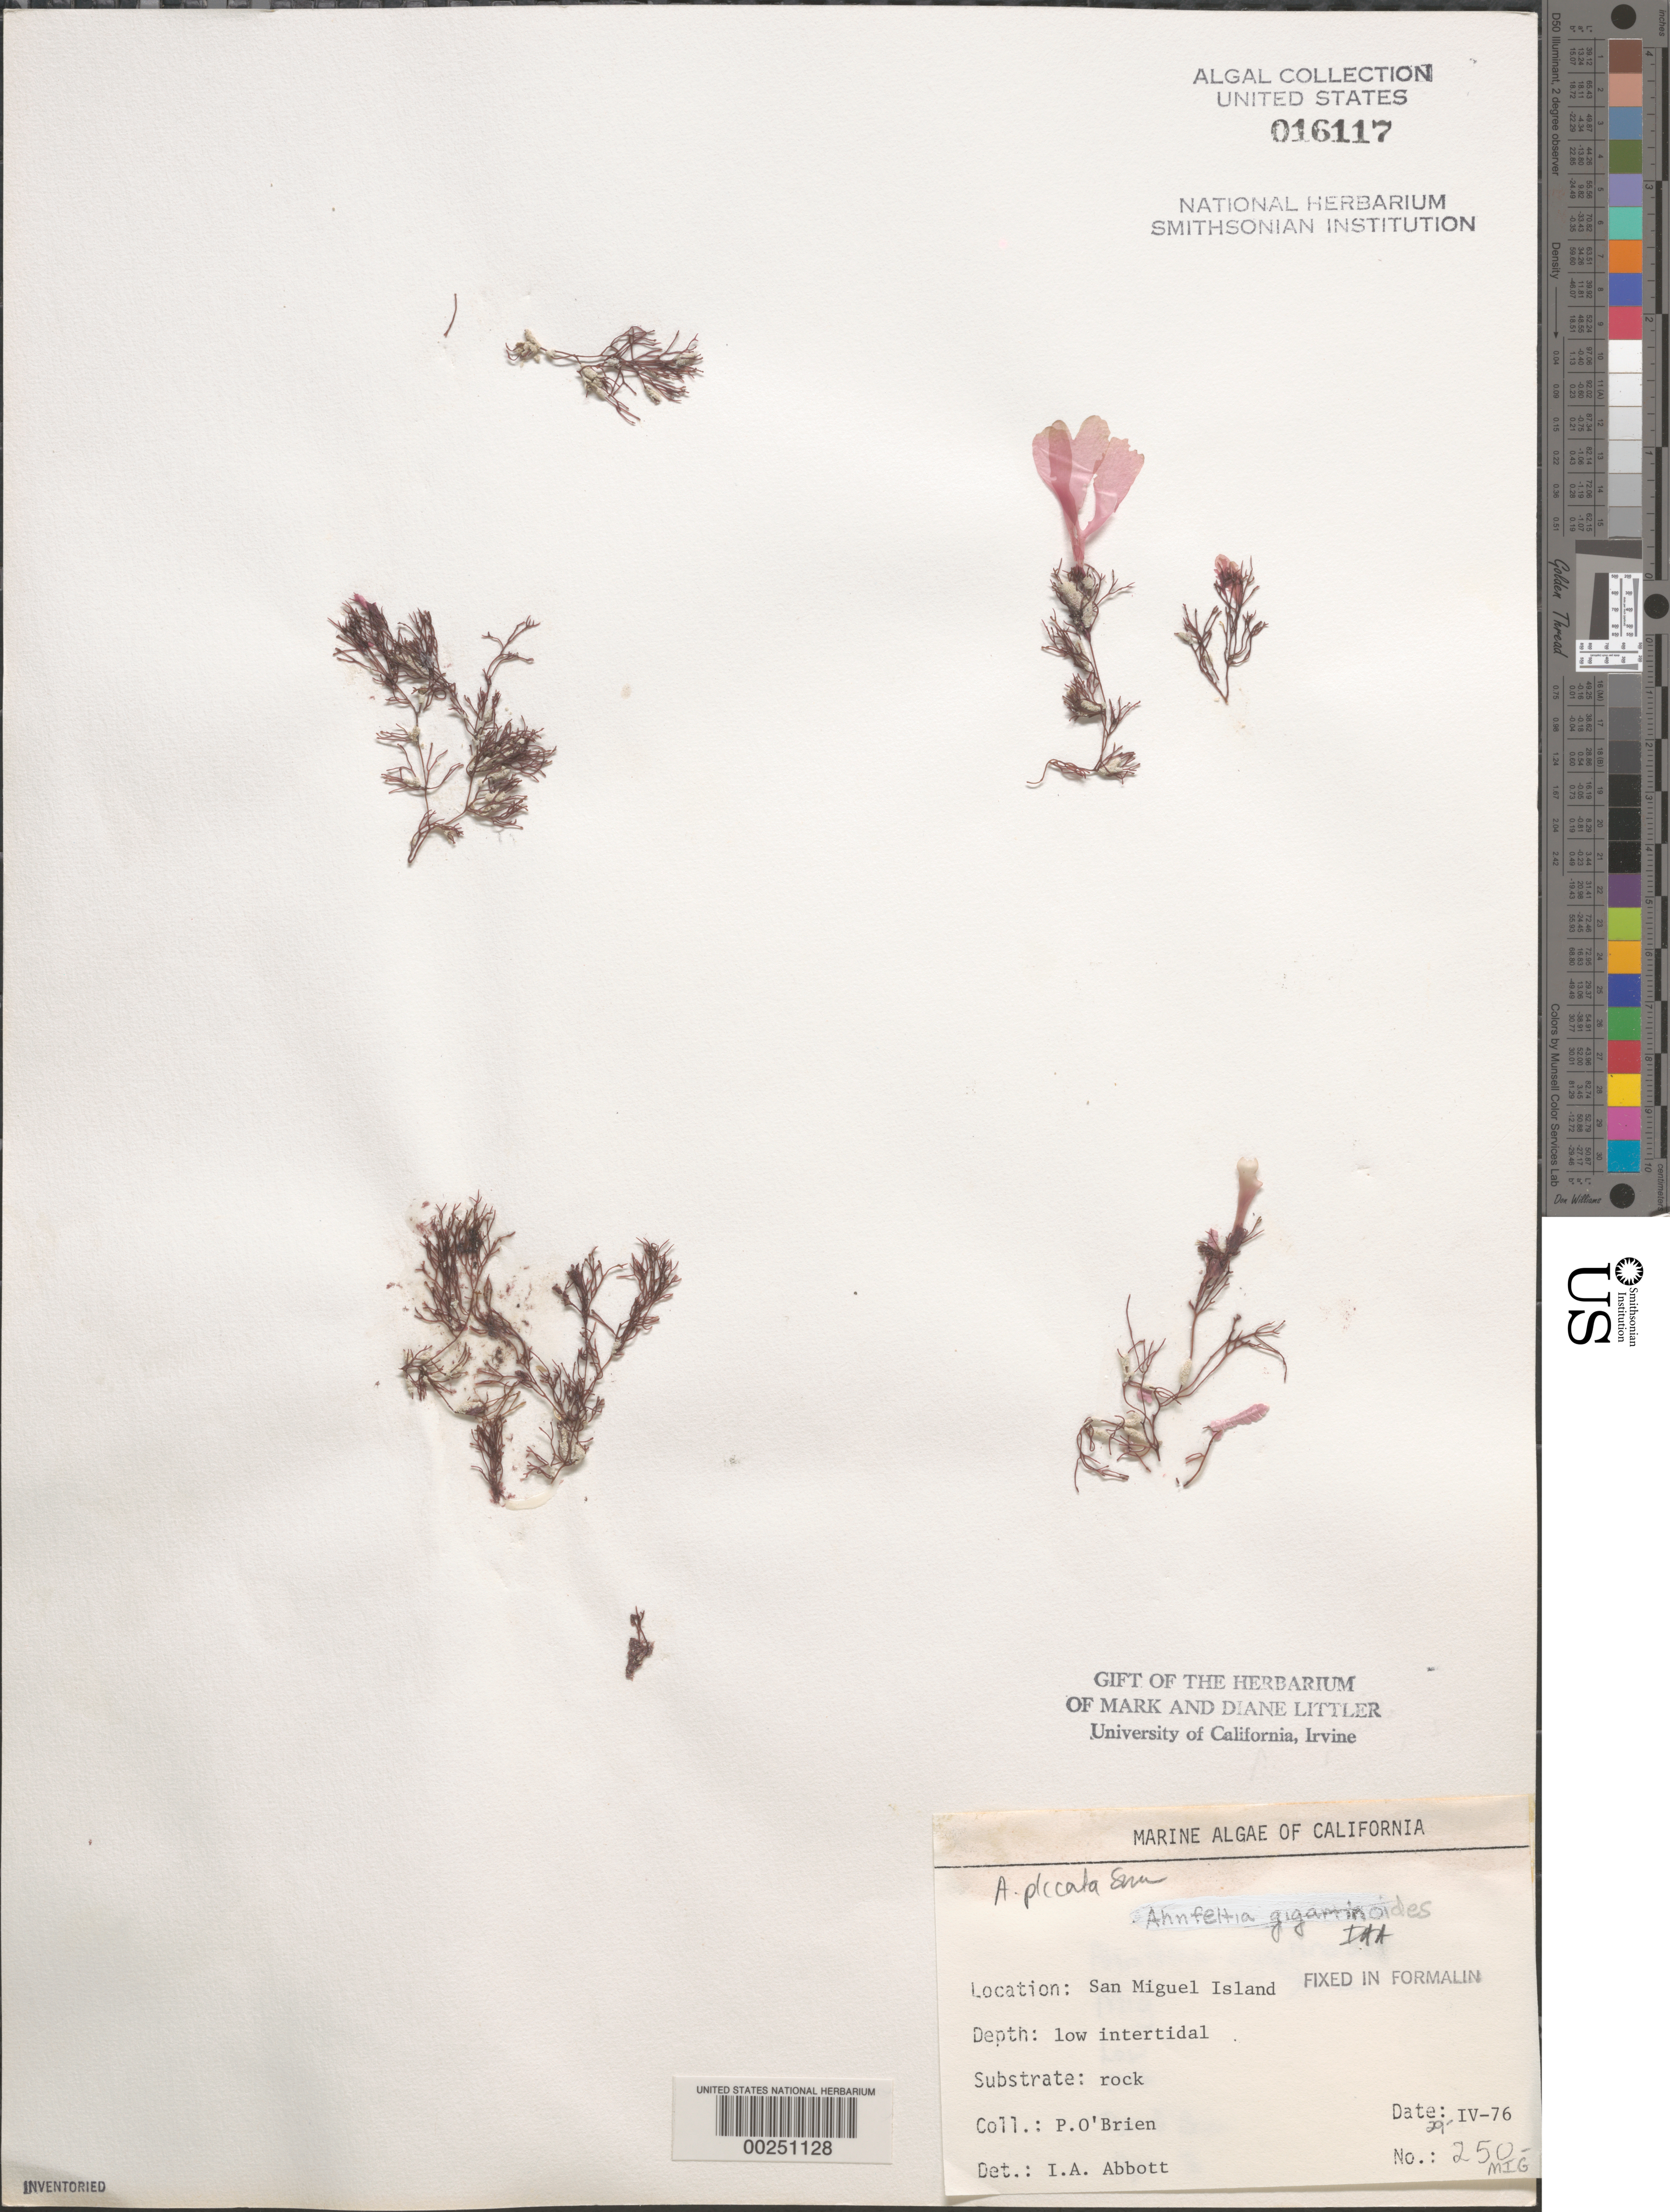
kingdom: Plantae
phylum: Rhodophyta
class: Florideophyceae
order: Ahnfeltiales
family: Ahnfeltiaceae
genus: Ahnfeltia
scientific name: Ahnfeltia plicata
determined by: Murray, S. N.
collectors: P. O'Brien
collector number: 250-mig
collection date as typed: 29 Apr 1976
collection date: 1976-04-29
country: United States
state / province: California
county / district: Santa Barbara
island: San Miguel Island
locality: Cuyler Harbor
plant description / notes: BLM-SOCALBIGHT Rocky Intertidal Survey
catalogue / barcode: US 16117